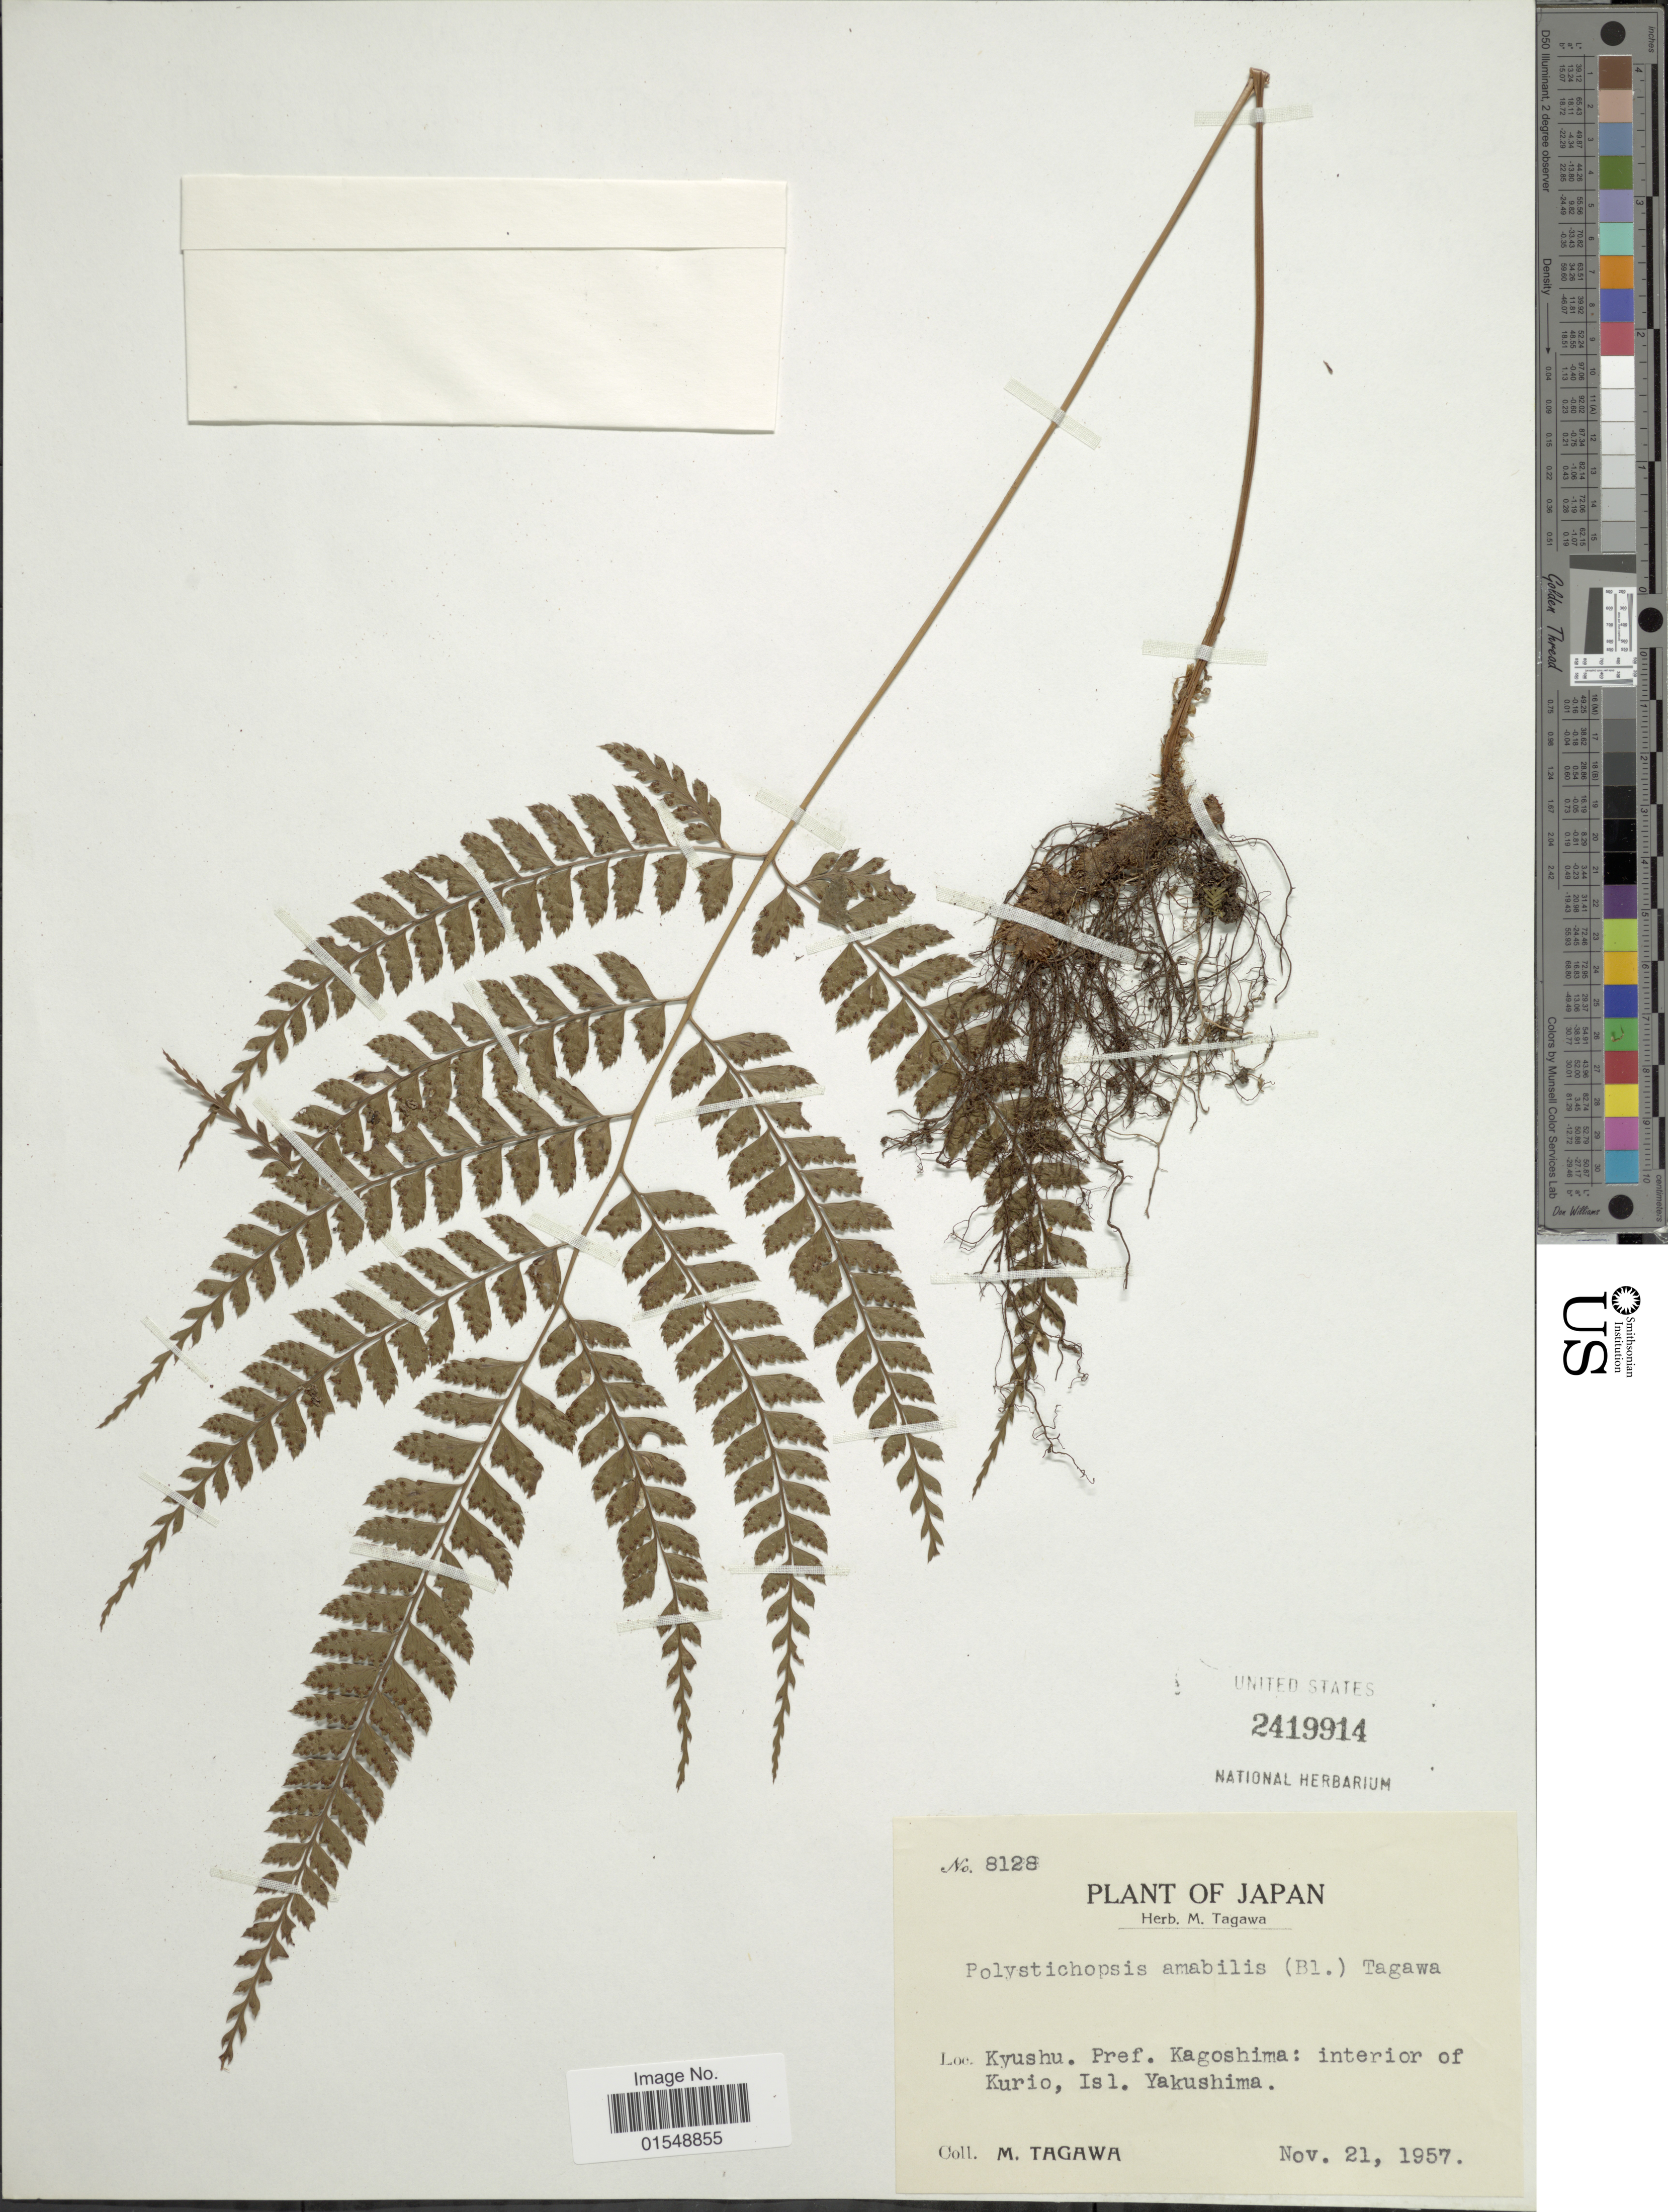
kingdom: Plantae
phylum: Tracheophyta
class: Polypodiopsida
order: Polypodiales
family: Dryopteridaceae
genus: Arachniodes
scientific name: Arachniodes amabilis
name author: (Blume) Tindale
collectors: M. Tagawa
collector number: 8128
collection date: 1957-11-21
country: Japan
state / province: Kagosima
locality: Kyushu, interior Kurio, Isl. Yakushima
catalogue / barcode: US 2419914